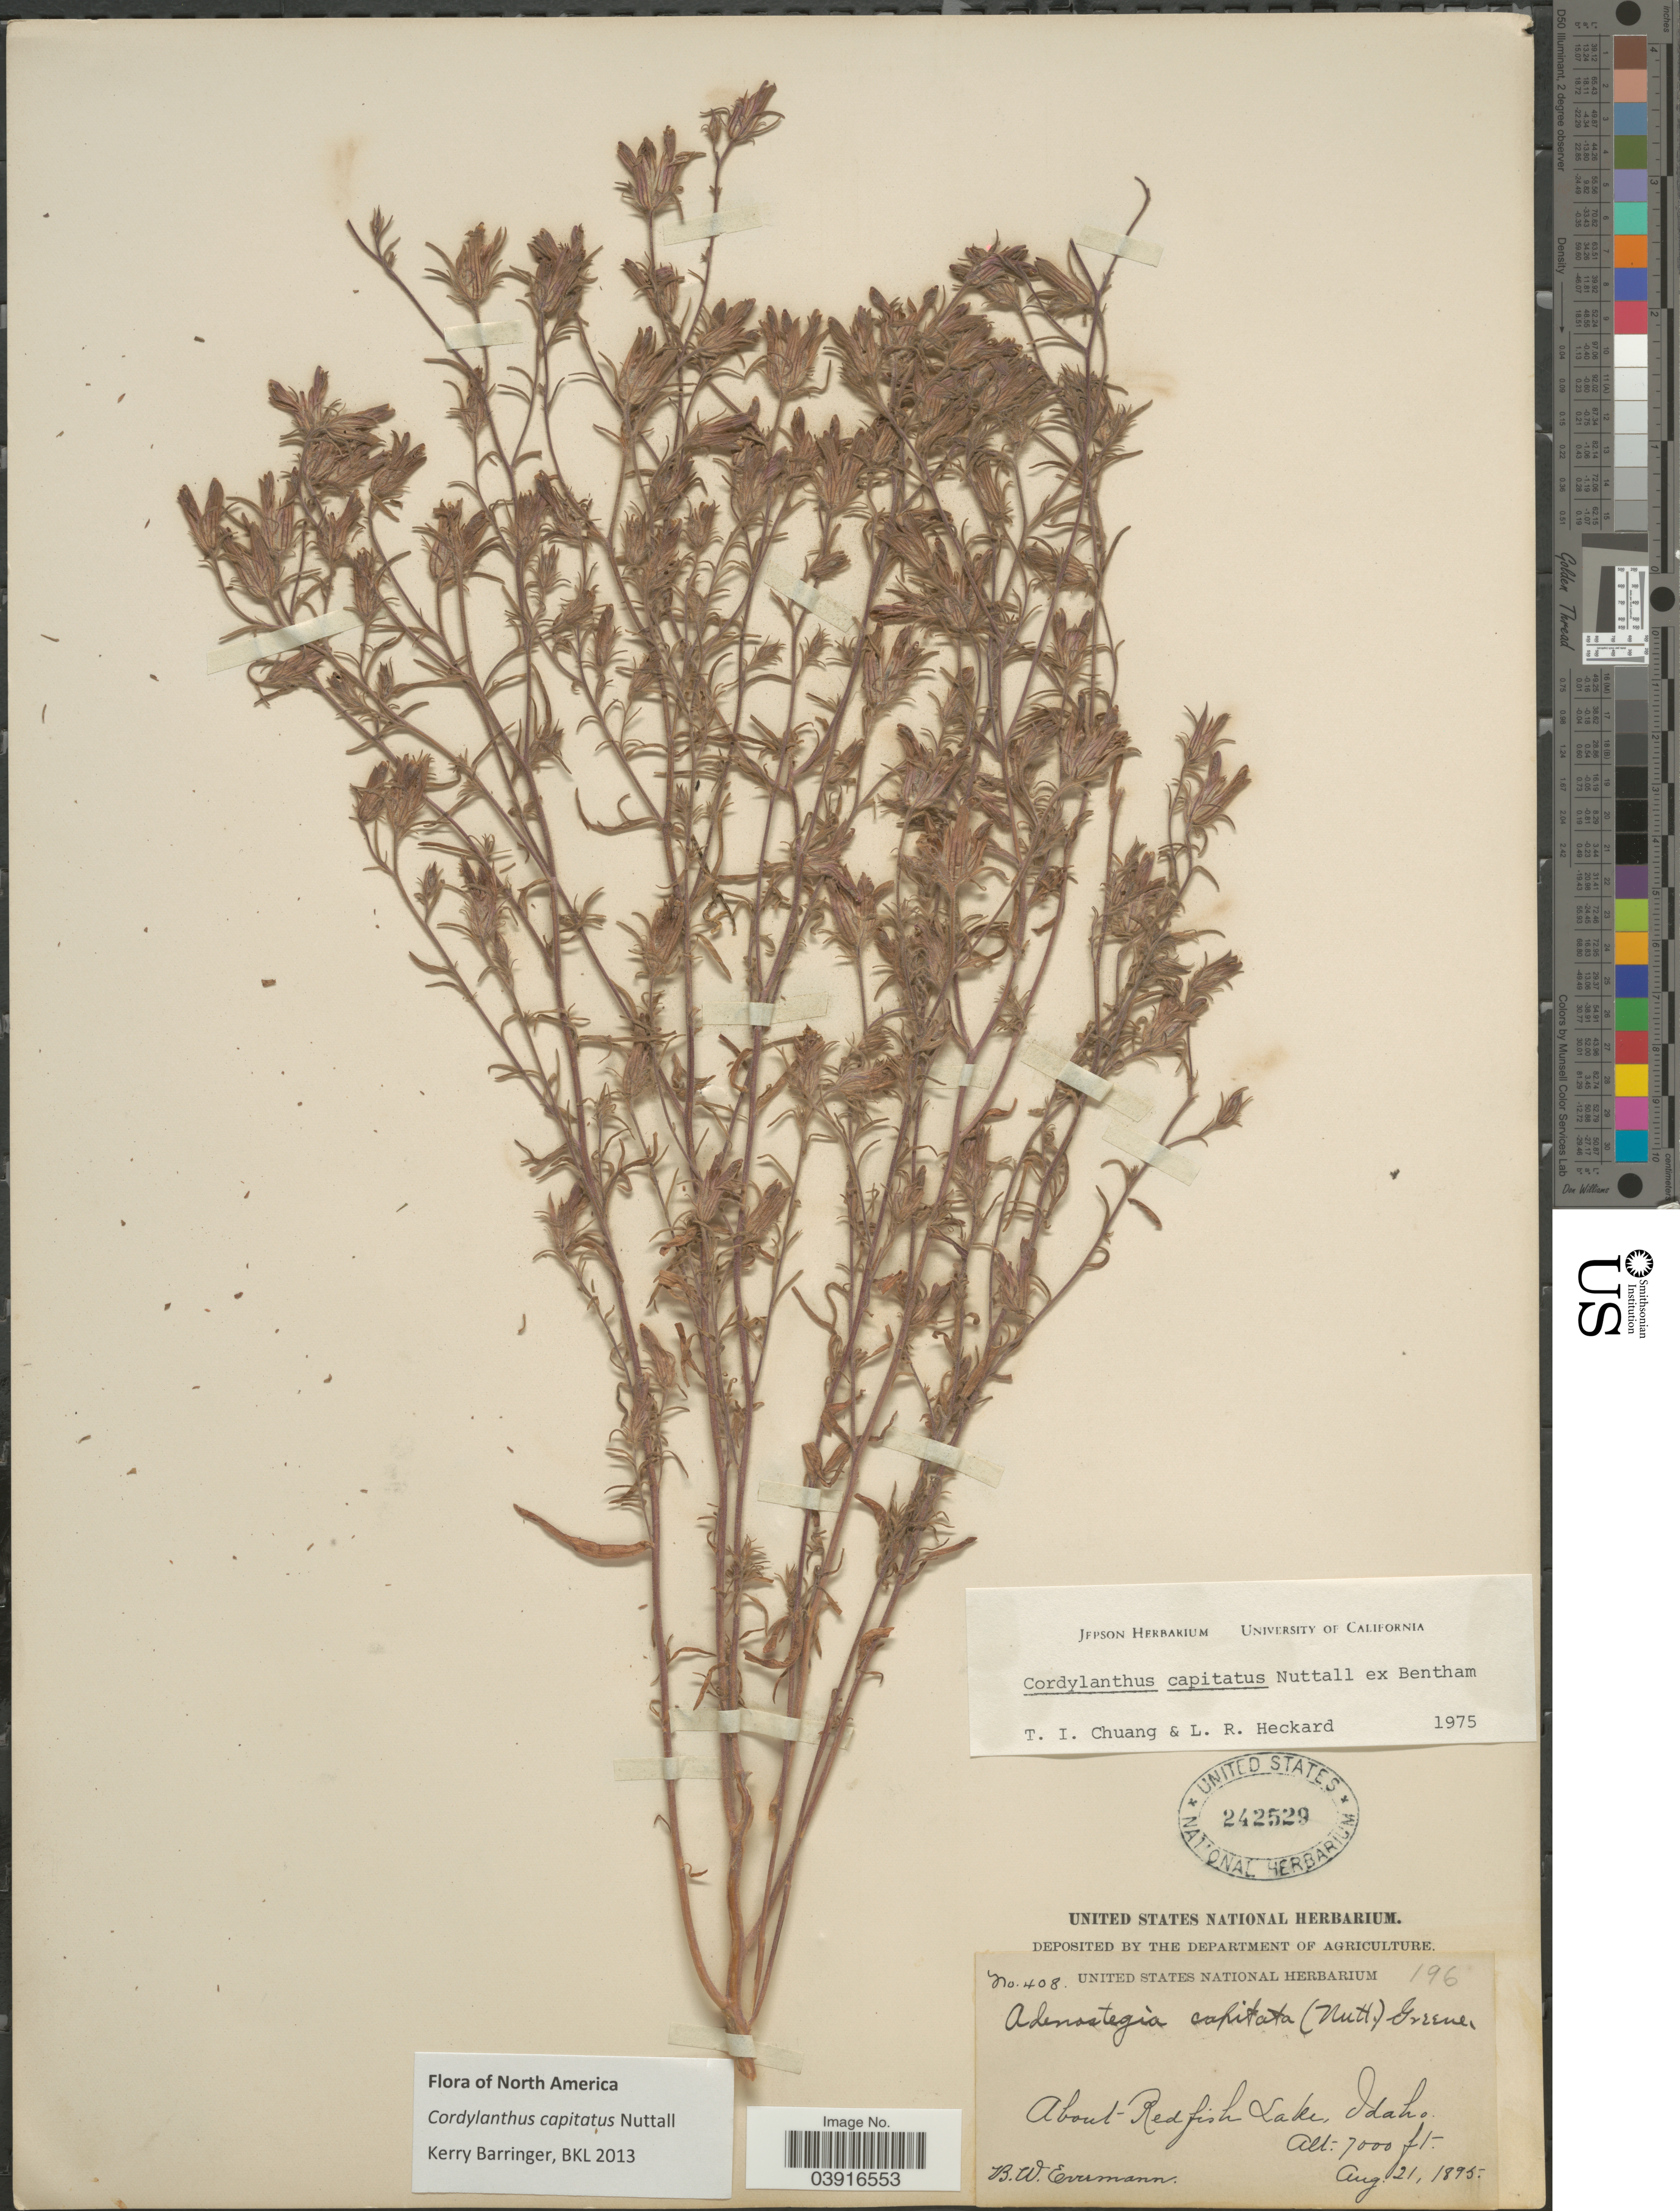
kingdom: Plantae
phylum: Tracheophyta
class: Magnoliopsida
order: Lamiales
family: Orobanchaceae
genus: Cordylanthus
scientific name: Cordylanthus capitatus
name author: Nutt. ex Benth.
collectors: B. W. Evermann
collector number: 408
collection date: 1895-08-21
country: United States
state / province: Idaho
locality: About Red fish Lake.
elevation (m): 2134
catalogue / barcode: US 242529